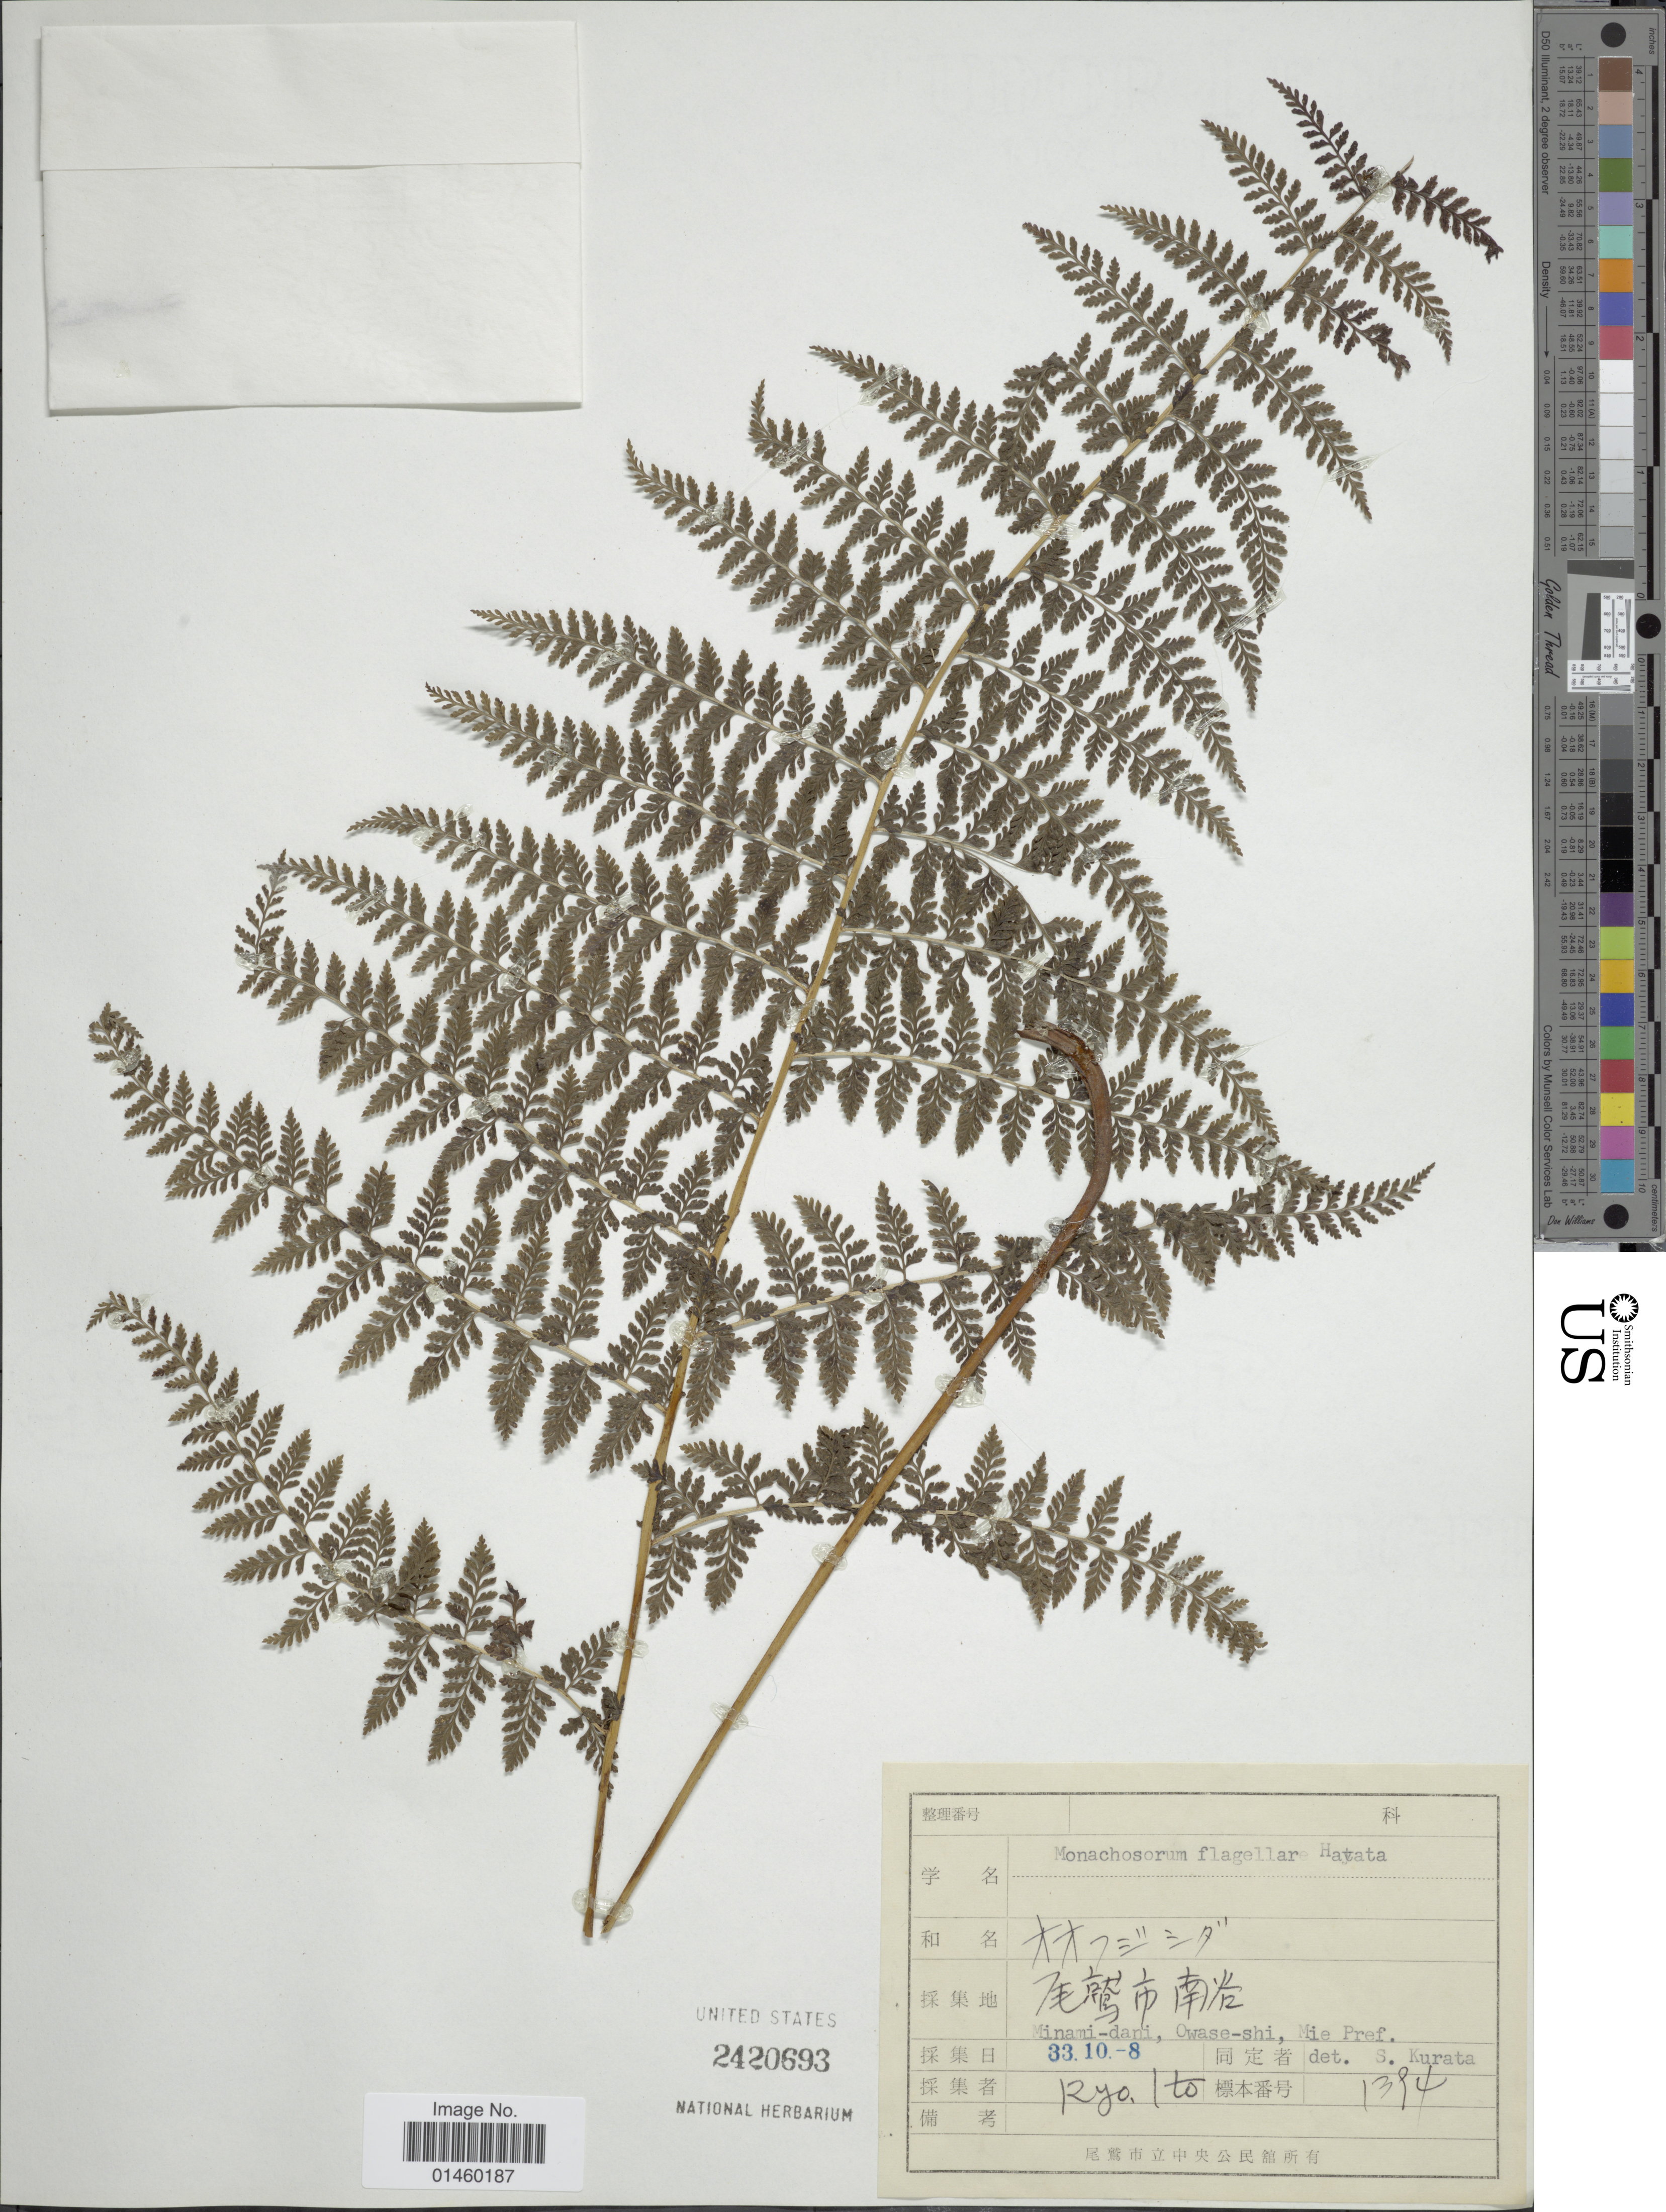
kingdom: Plantae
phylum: Tracheophyta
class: Polypodiopsida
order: Polypodiales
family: Dennstaedtiaceae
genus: Monachosorum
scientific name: Monachosorum flagellare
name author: (Makino) Hayata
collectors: R. Ito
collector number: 1354*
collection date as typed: Transcribed d/m/y: 10/8/33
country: Japan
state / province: Mie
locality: Minami-dani, Owase-shi, Mie Pref.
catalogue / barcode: US 2420693